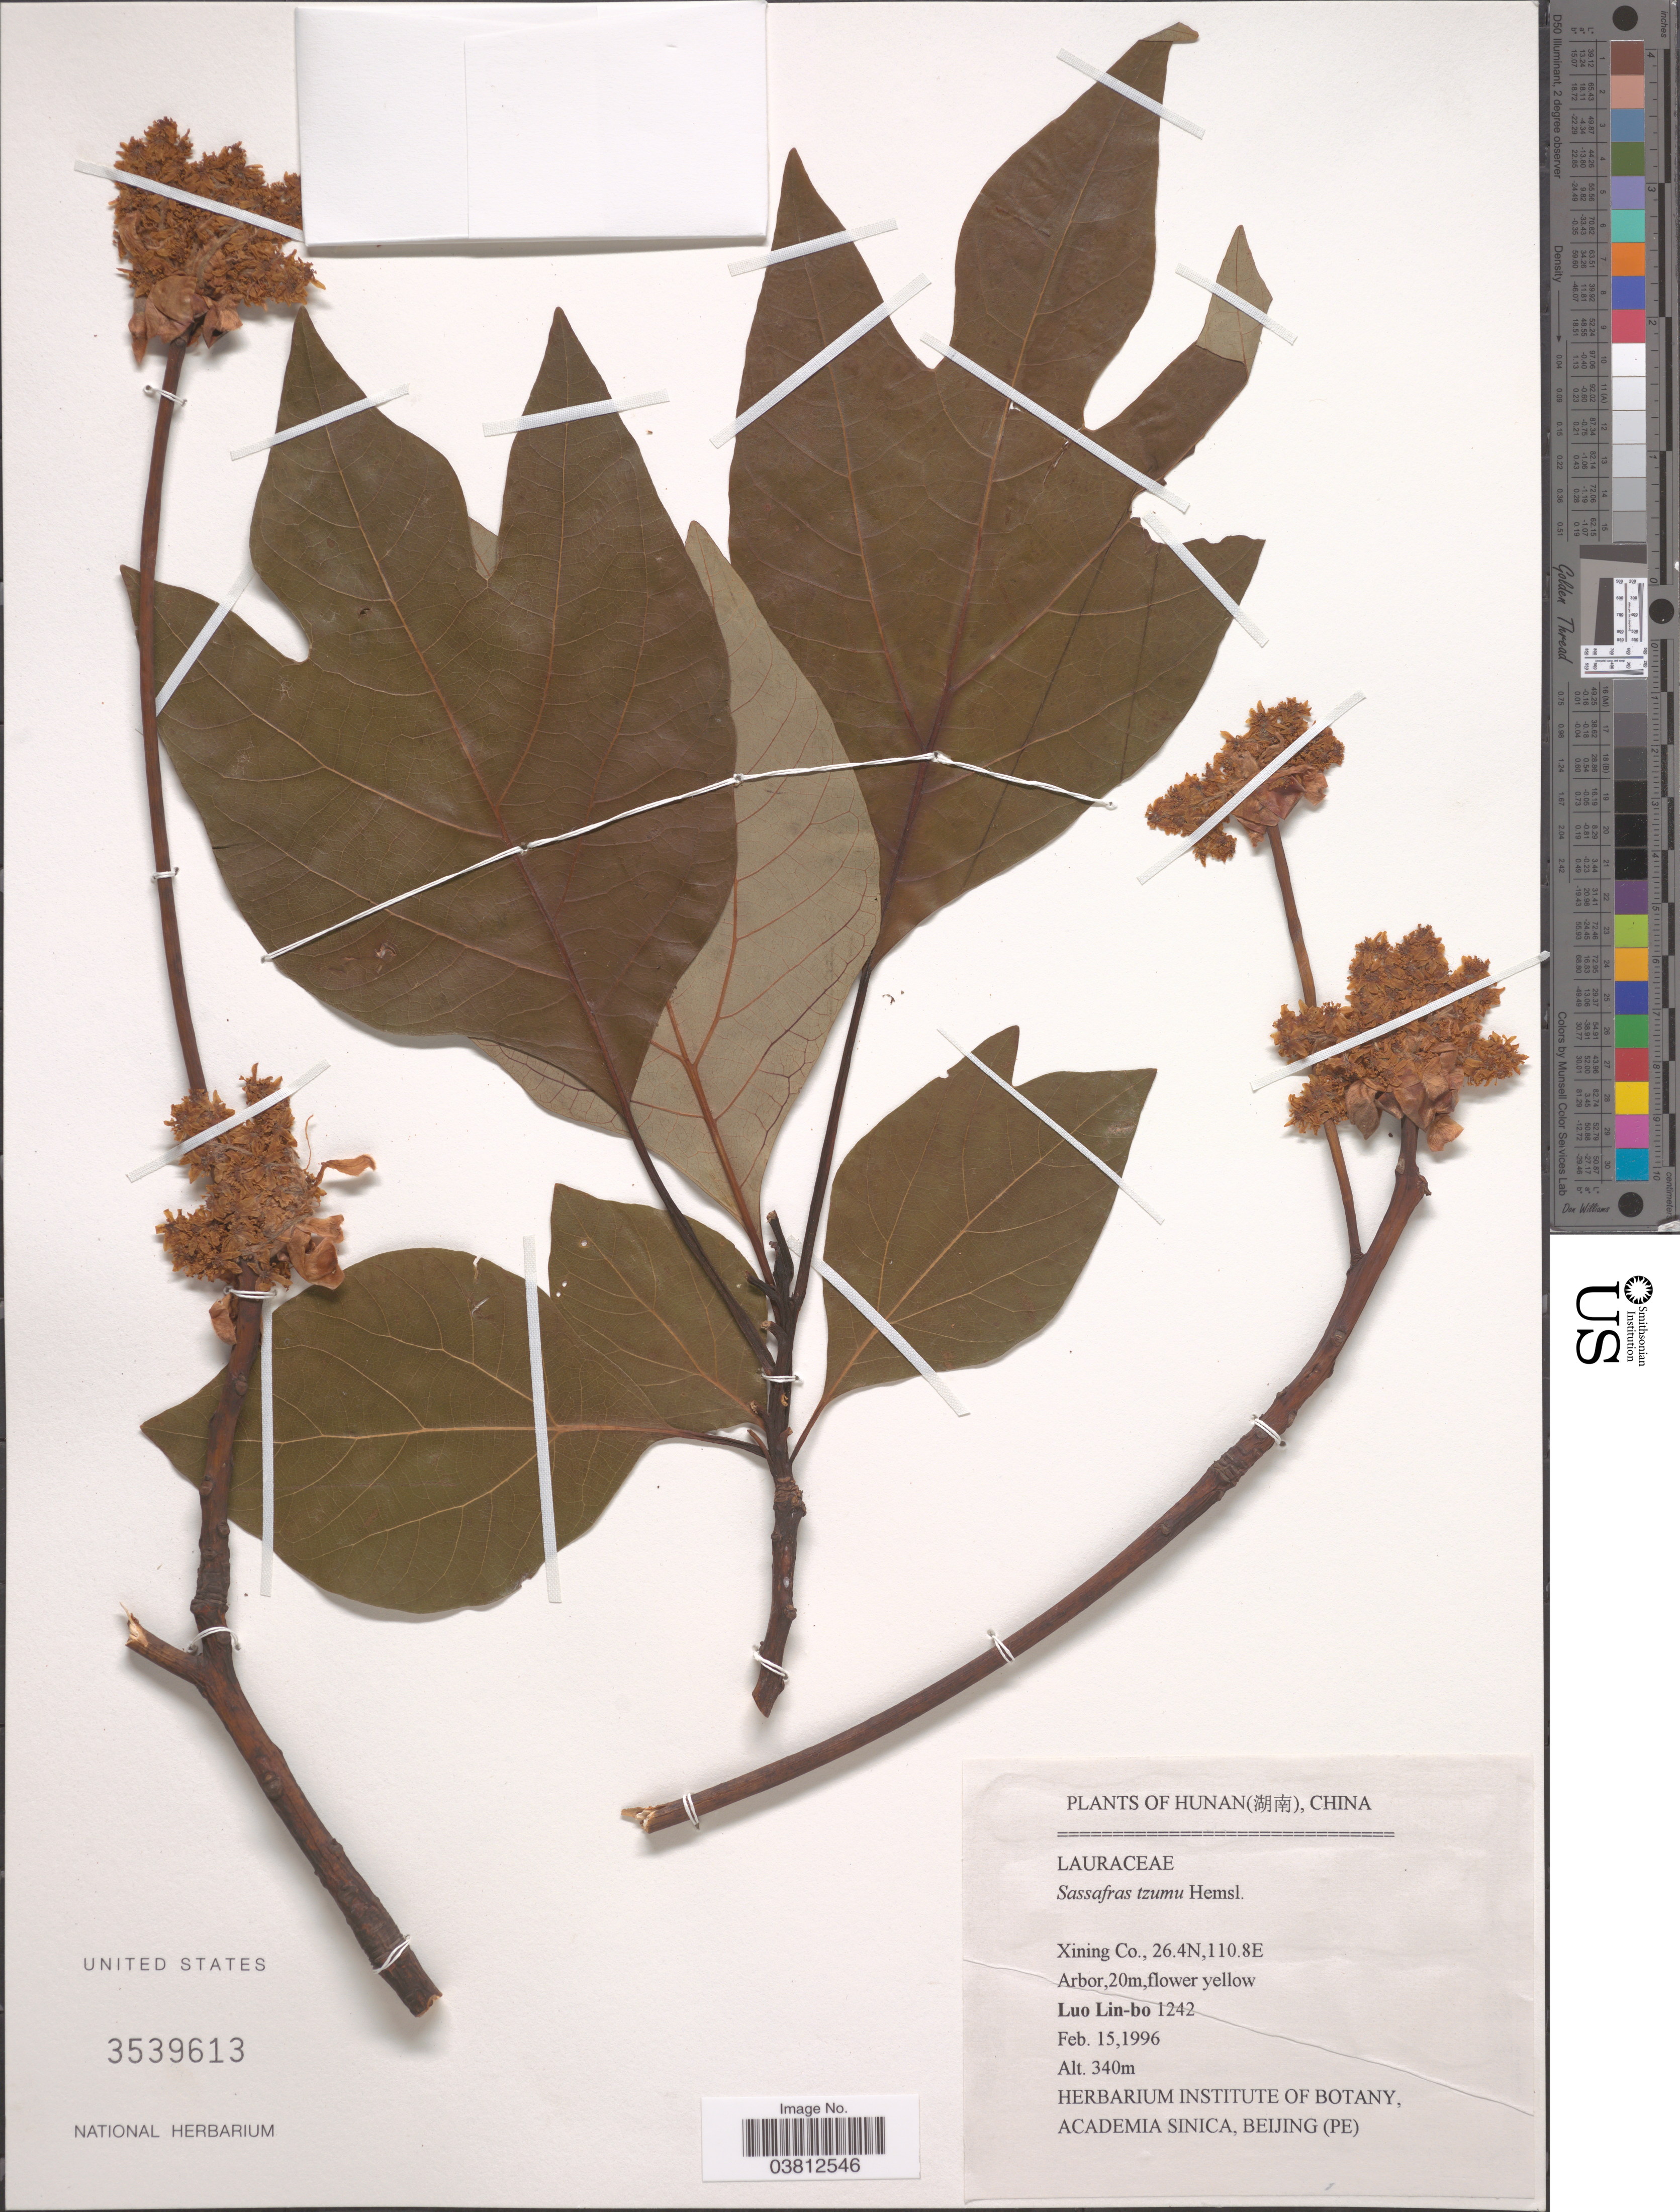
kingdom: Plantae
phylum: Tracheophyta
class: Magnoliopsida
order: Laurales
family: Lauraceae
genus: Sassafras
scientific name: Sassafras tzumu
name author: (Hemsl.) Hemsl.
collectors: L. Lin-bo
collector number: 1242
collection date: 1996-02-15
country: China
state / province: Hunan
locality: Xining Co.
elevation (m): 340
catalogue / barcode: US 3539613